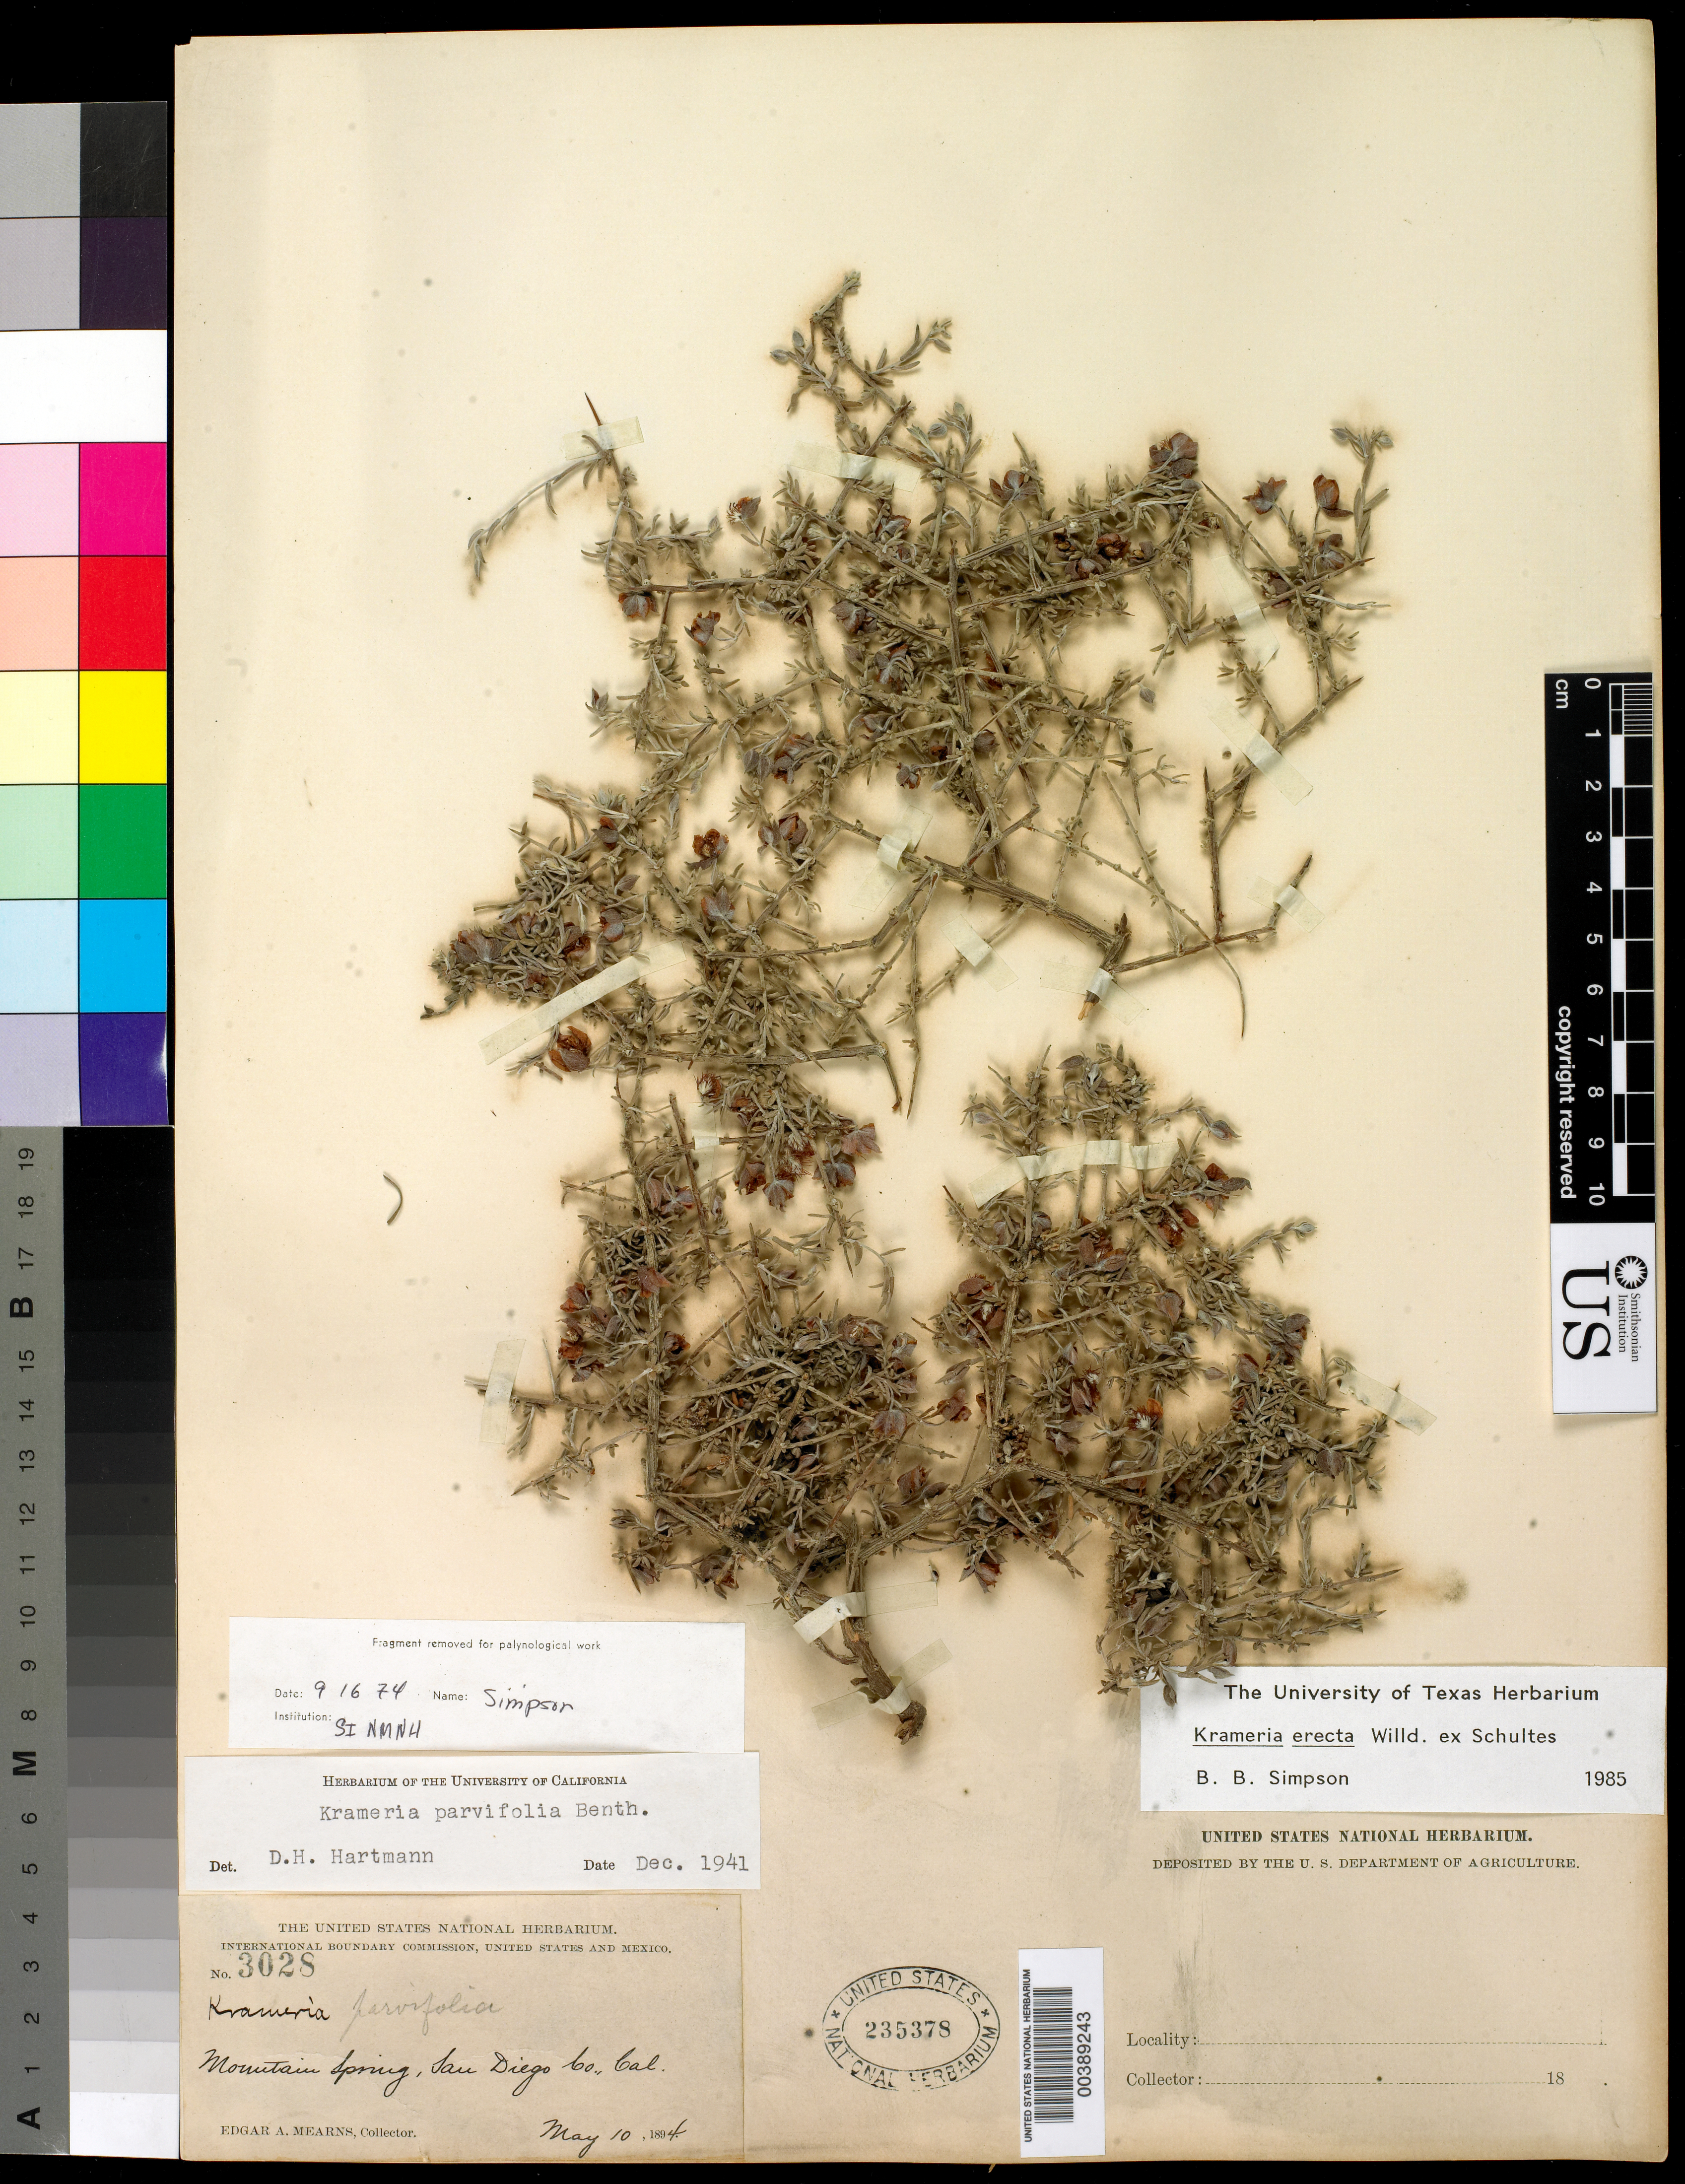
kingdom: Plantae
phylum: Tracheophyta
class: Magnoliopsida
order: Zygophyllales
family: Krameriaceae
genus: Krameria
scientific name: Krameria erecta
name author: Willd. ex Schult.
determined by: Simpson, B. B.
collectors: E. A. Mearns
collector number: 3028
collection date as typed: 10 May 1894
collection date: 1894-05-10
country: United States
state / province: California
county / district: San Diego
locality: Mountain spring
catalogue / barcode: US 235378